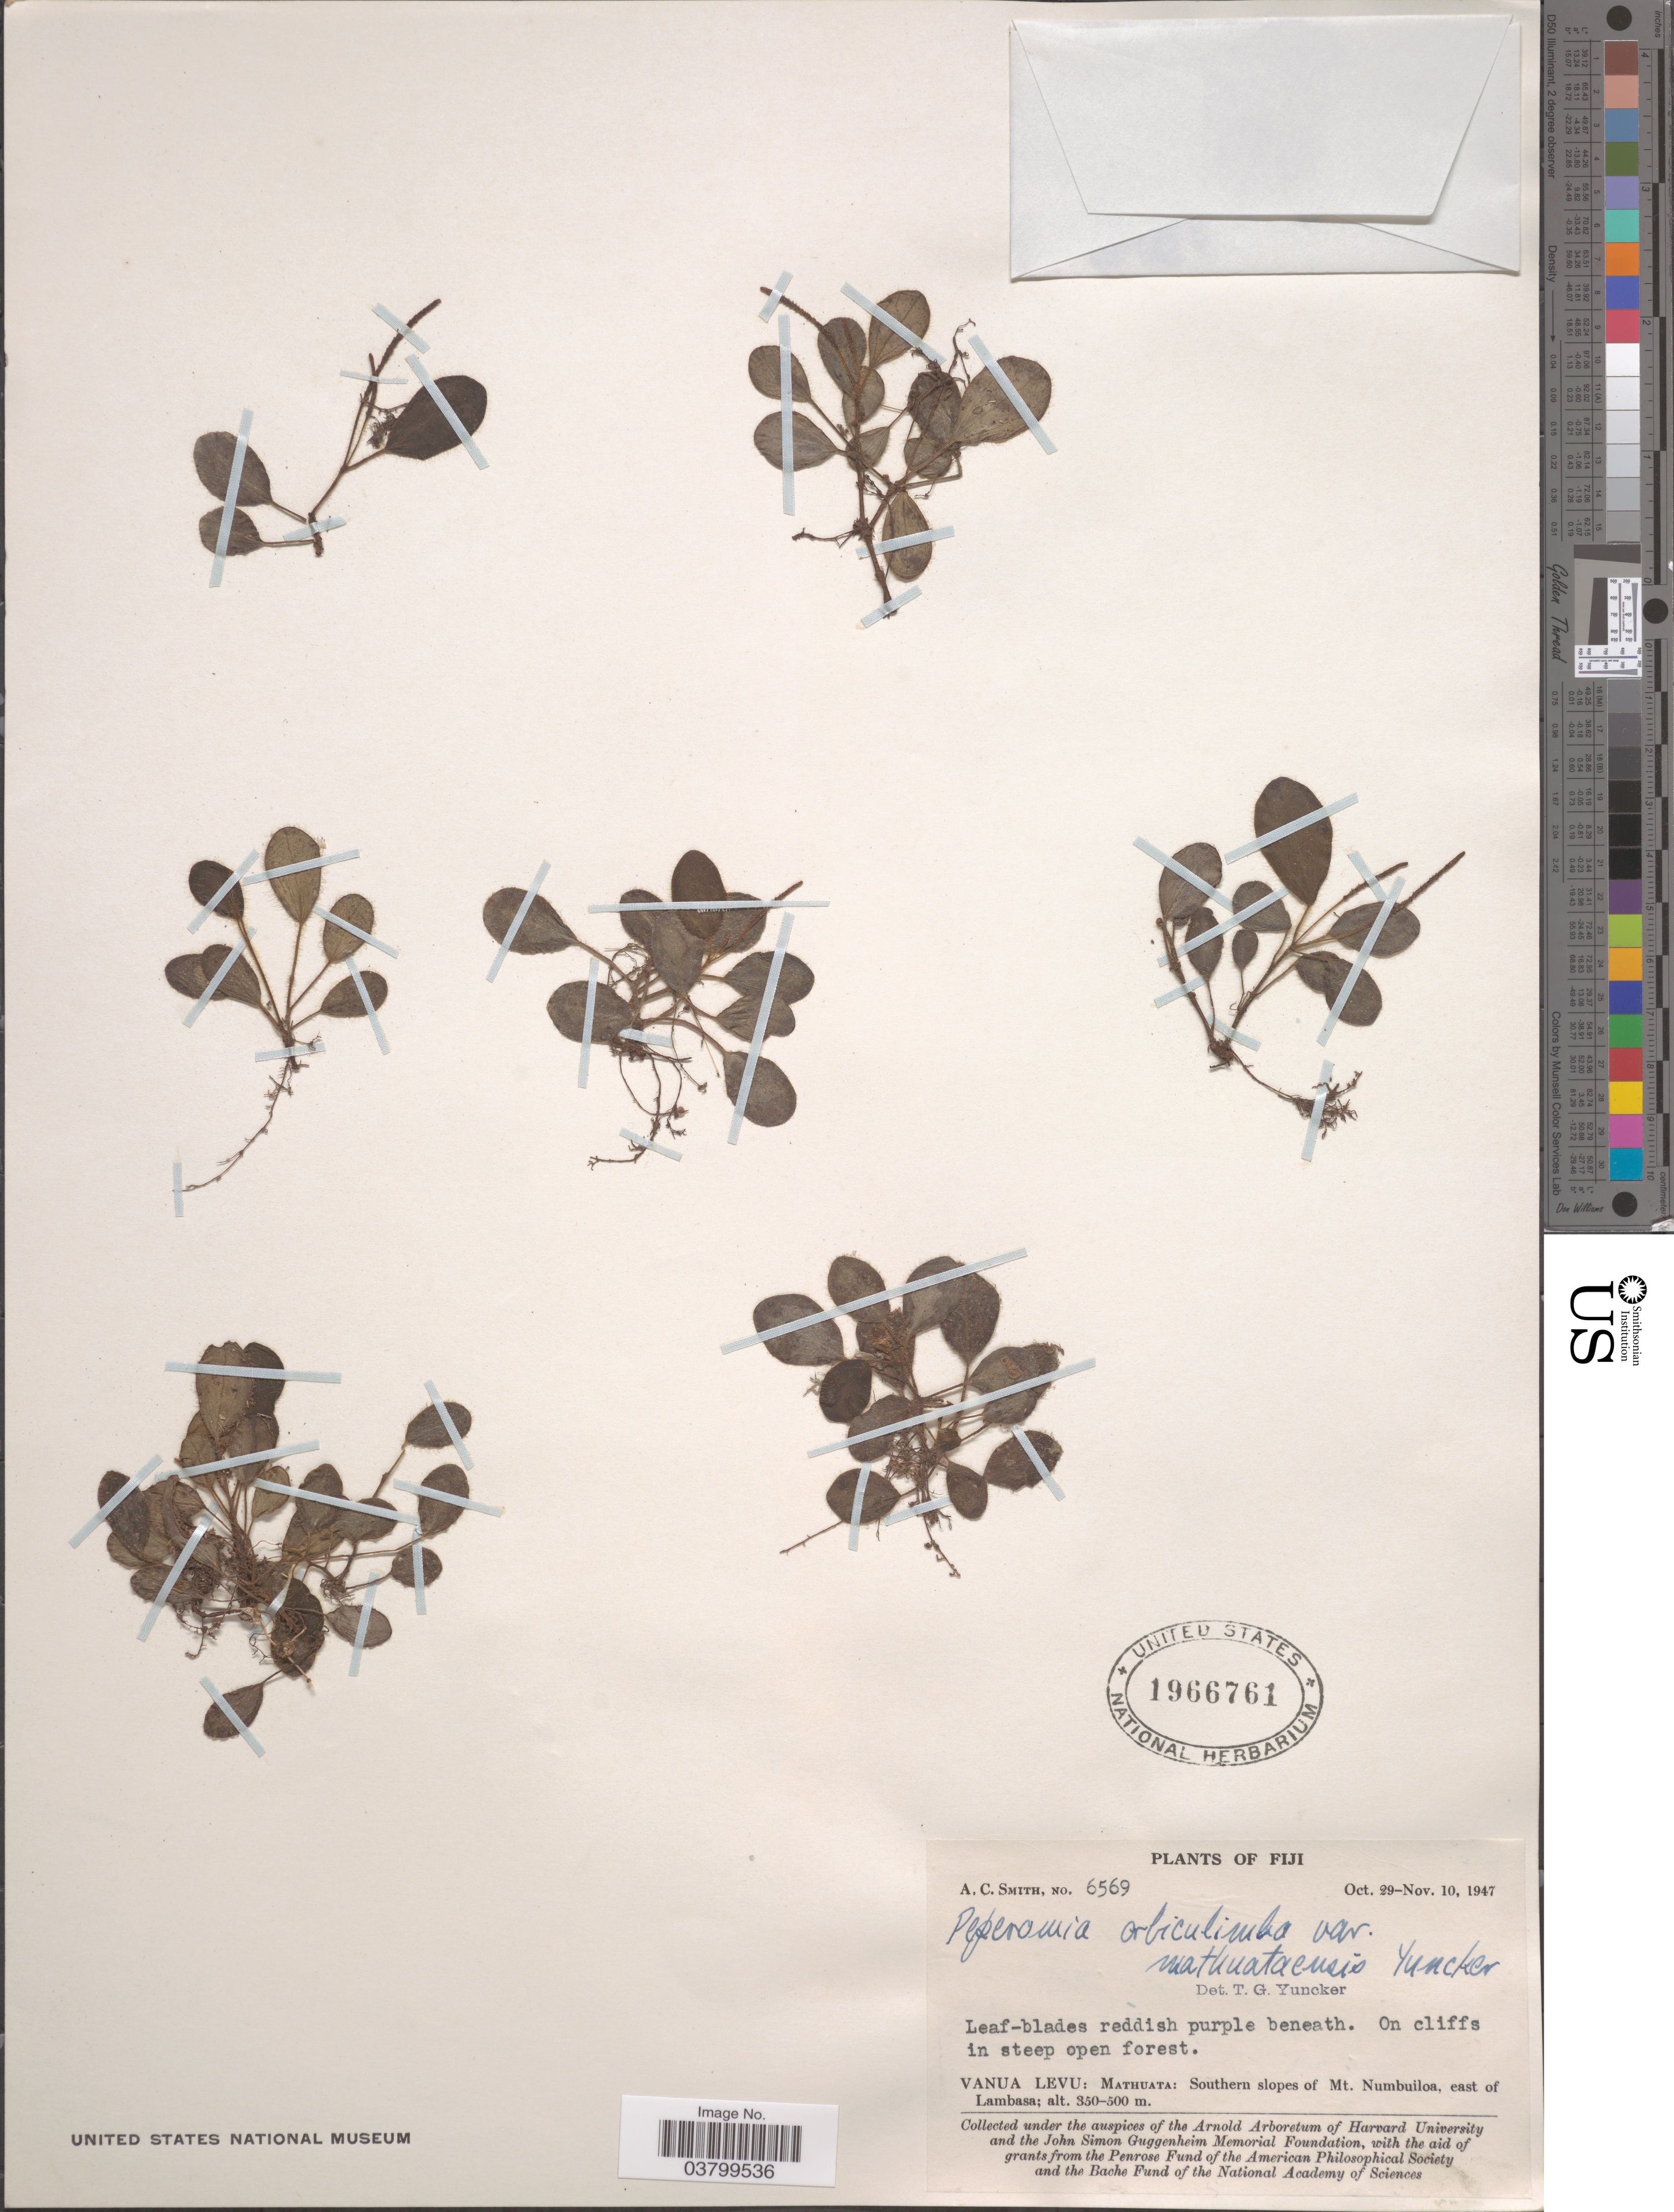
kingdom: Plantae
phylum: Tracheophyta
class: Magnoliopsida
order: Piperales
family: Piperaceae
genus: Peperomia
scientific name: Peperomia palauensis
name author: C. DC.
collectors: A. C. Smith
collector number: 6569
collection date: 1947-10-29/1947-11-10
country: Fiji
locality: Vanua Levu: Mathuata: Southern slopes of Mt. Numbuiloa, west of Lambasa.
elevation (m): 350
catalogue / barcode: US 1966761